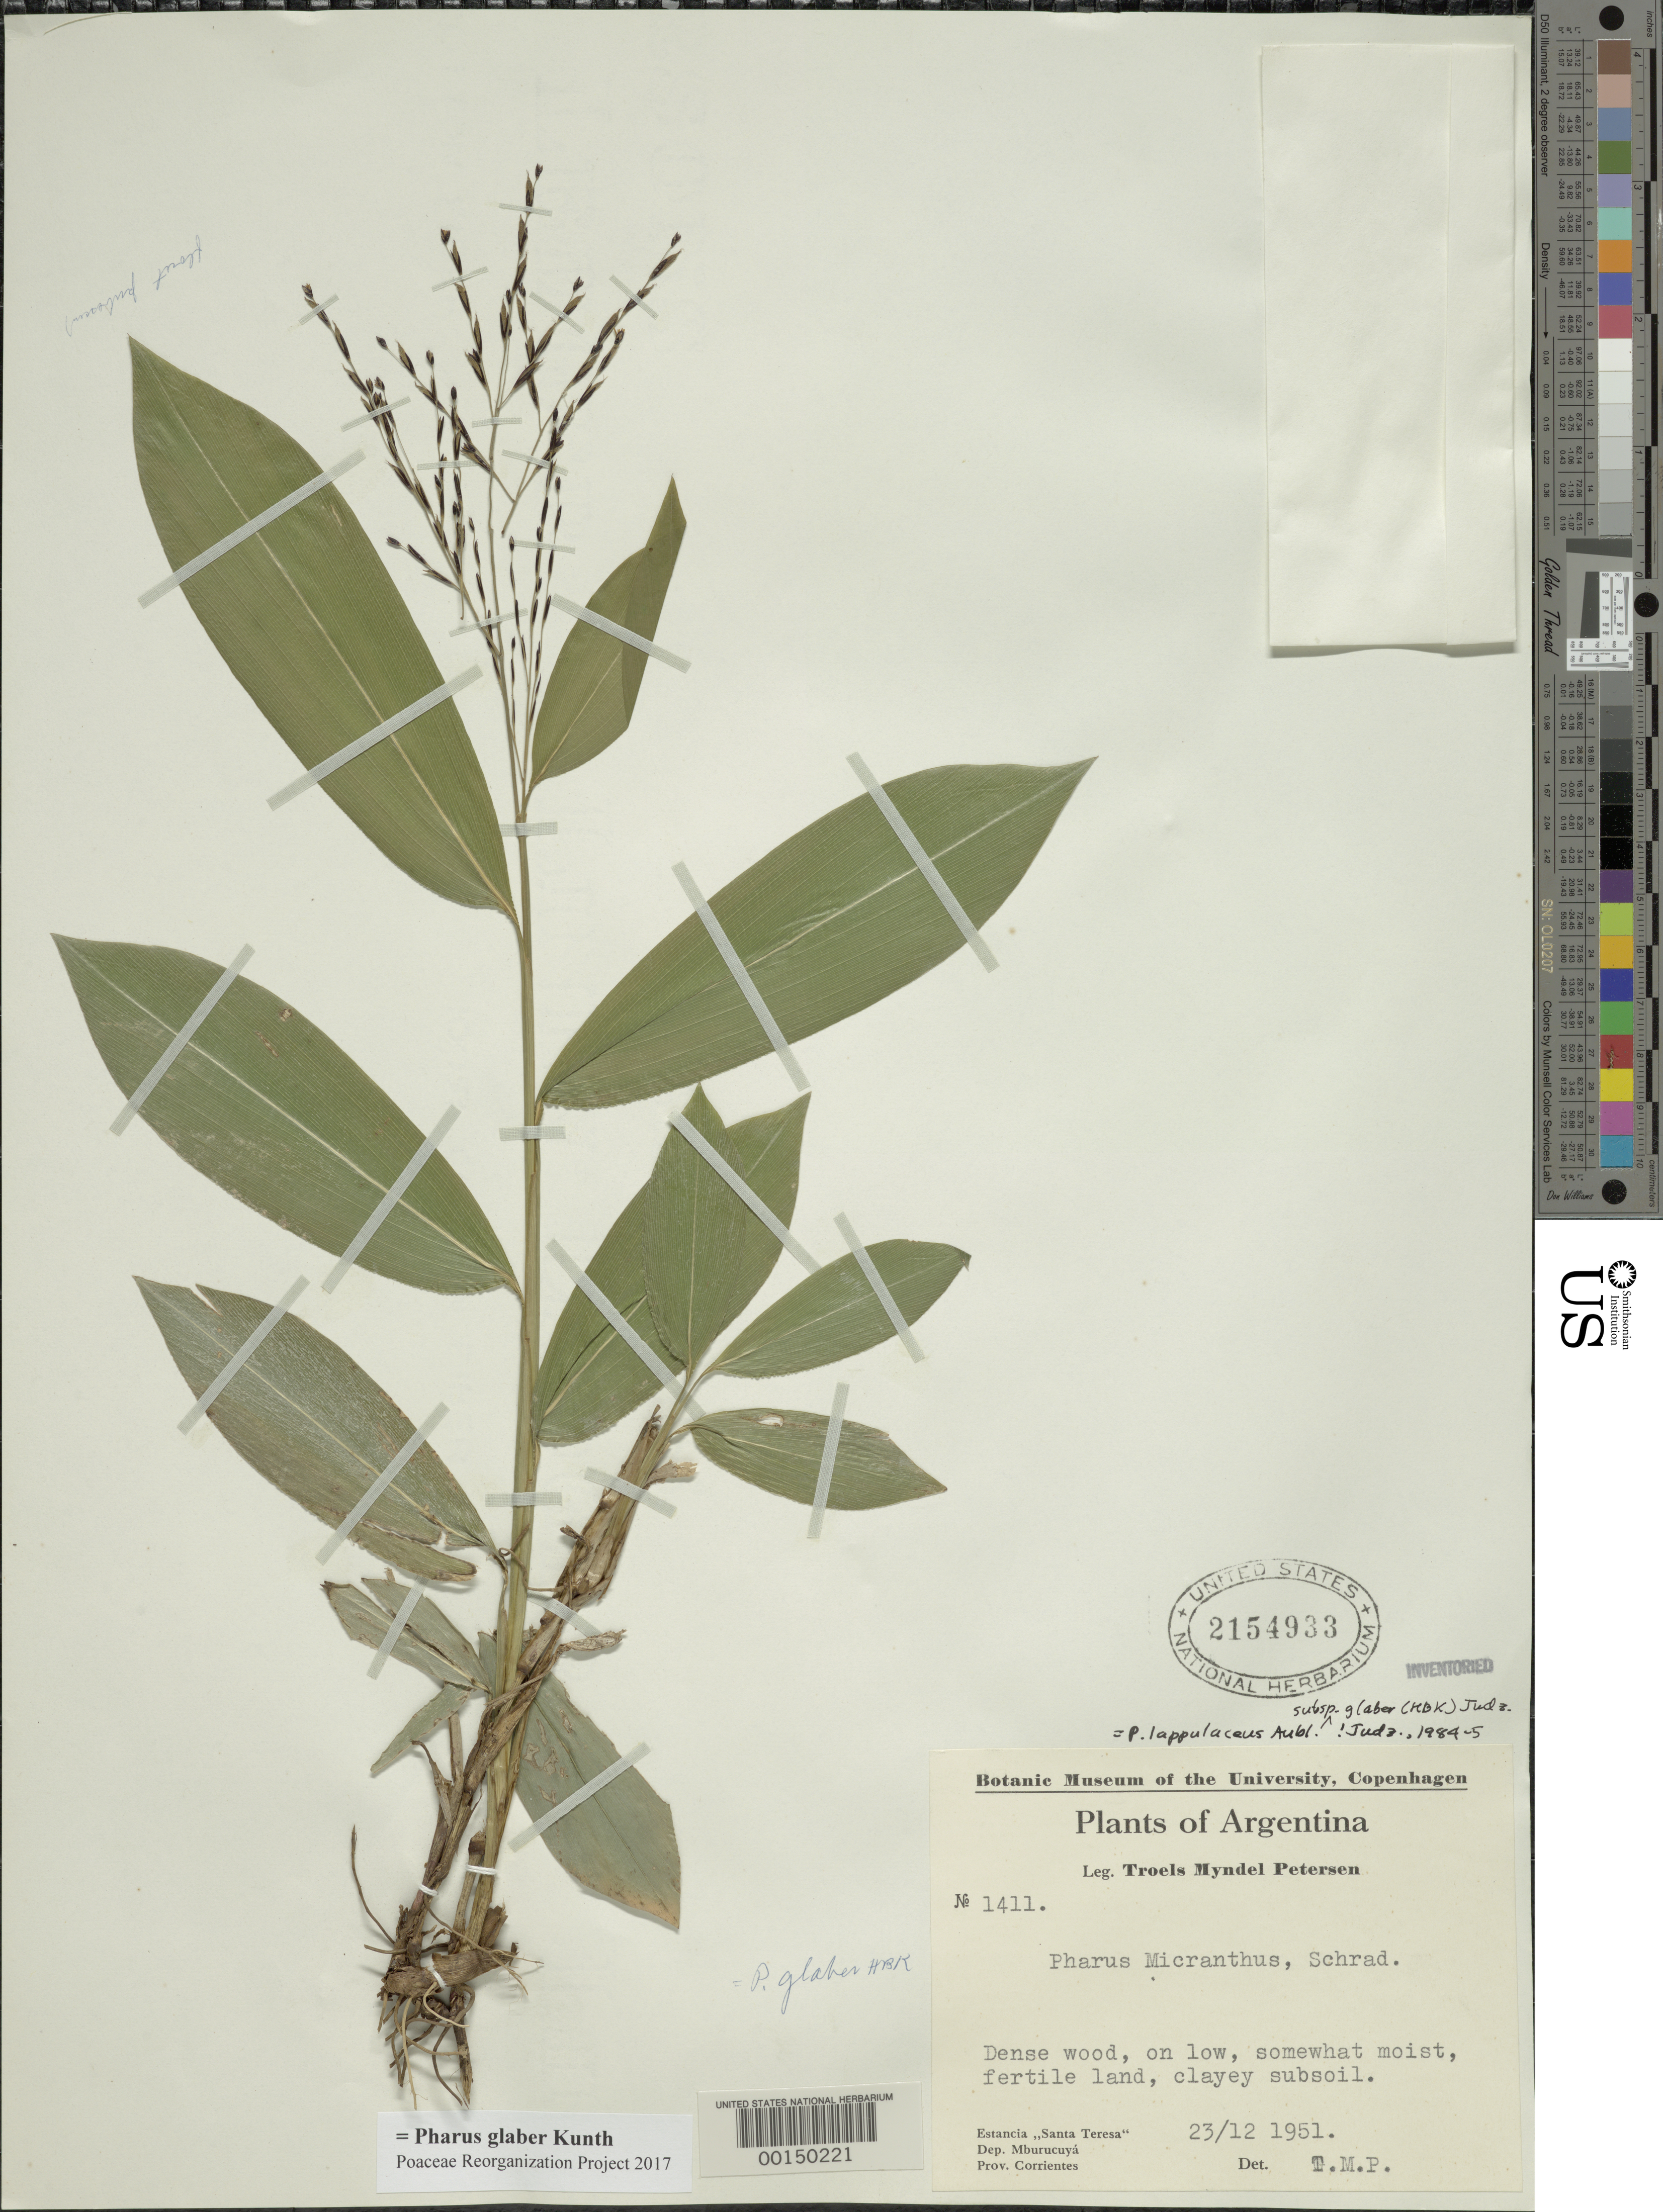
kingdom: Plantae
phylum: Tracheophyta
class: Liliopsida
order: Poales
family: Poaceae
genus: Pharus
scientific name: Pharus glaber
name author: Kunth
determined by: Poaceae Reorganization Project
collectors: T. M. Pedersen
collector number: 1411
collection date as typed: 23 Dec 1951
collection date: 1951-12-23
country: Argentina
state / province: Corrientes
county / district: Mburucuyá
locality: Estancia, Santa Teresa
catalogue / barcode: US 2154933